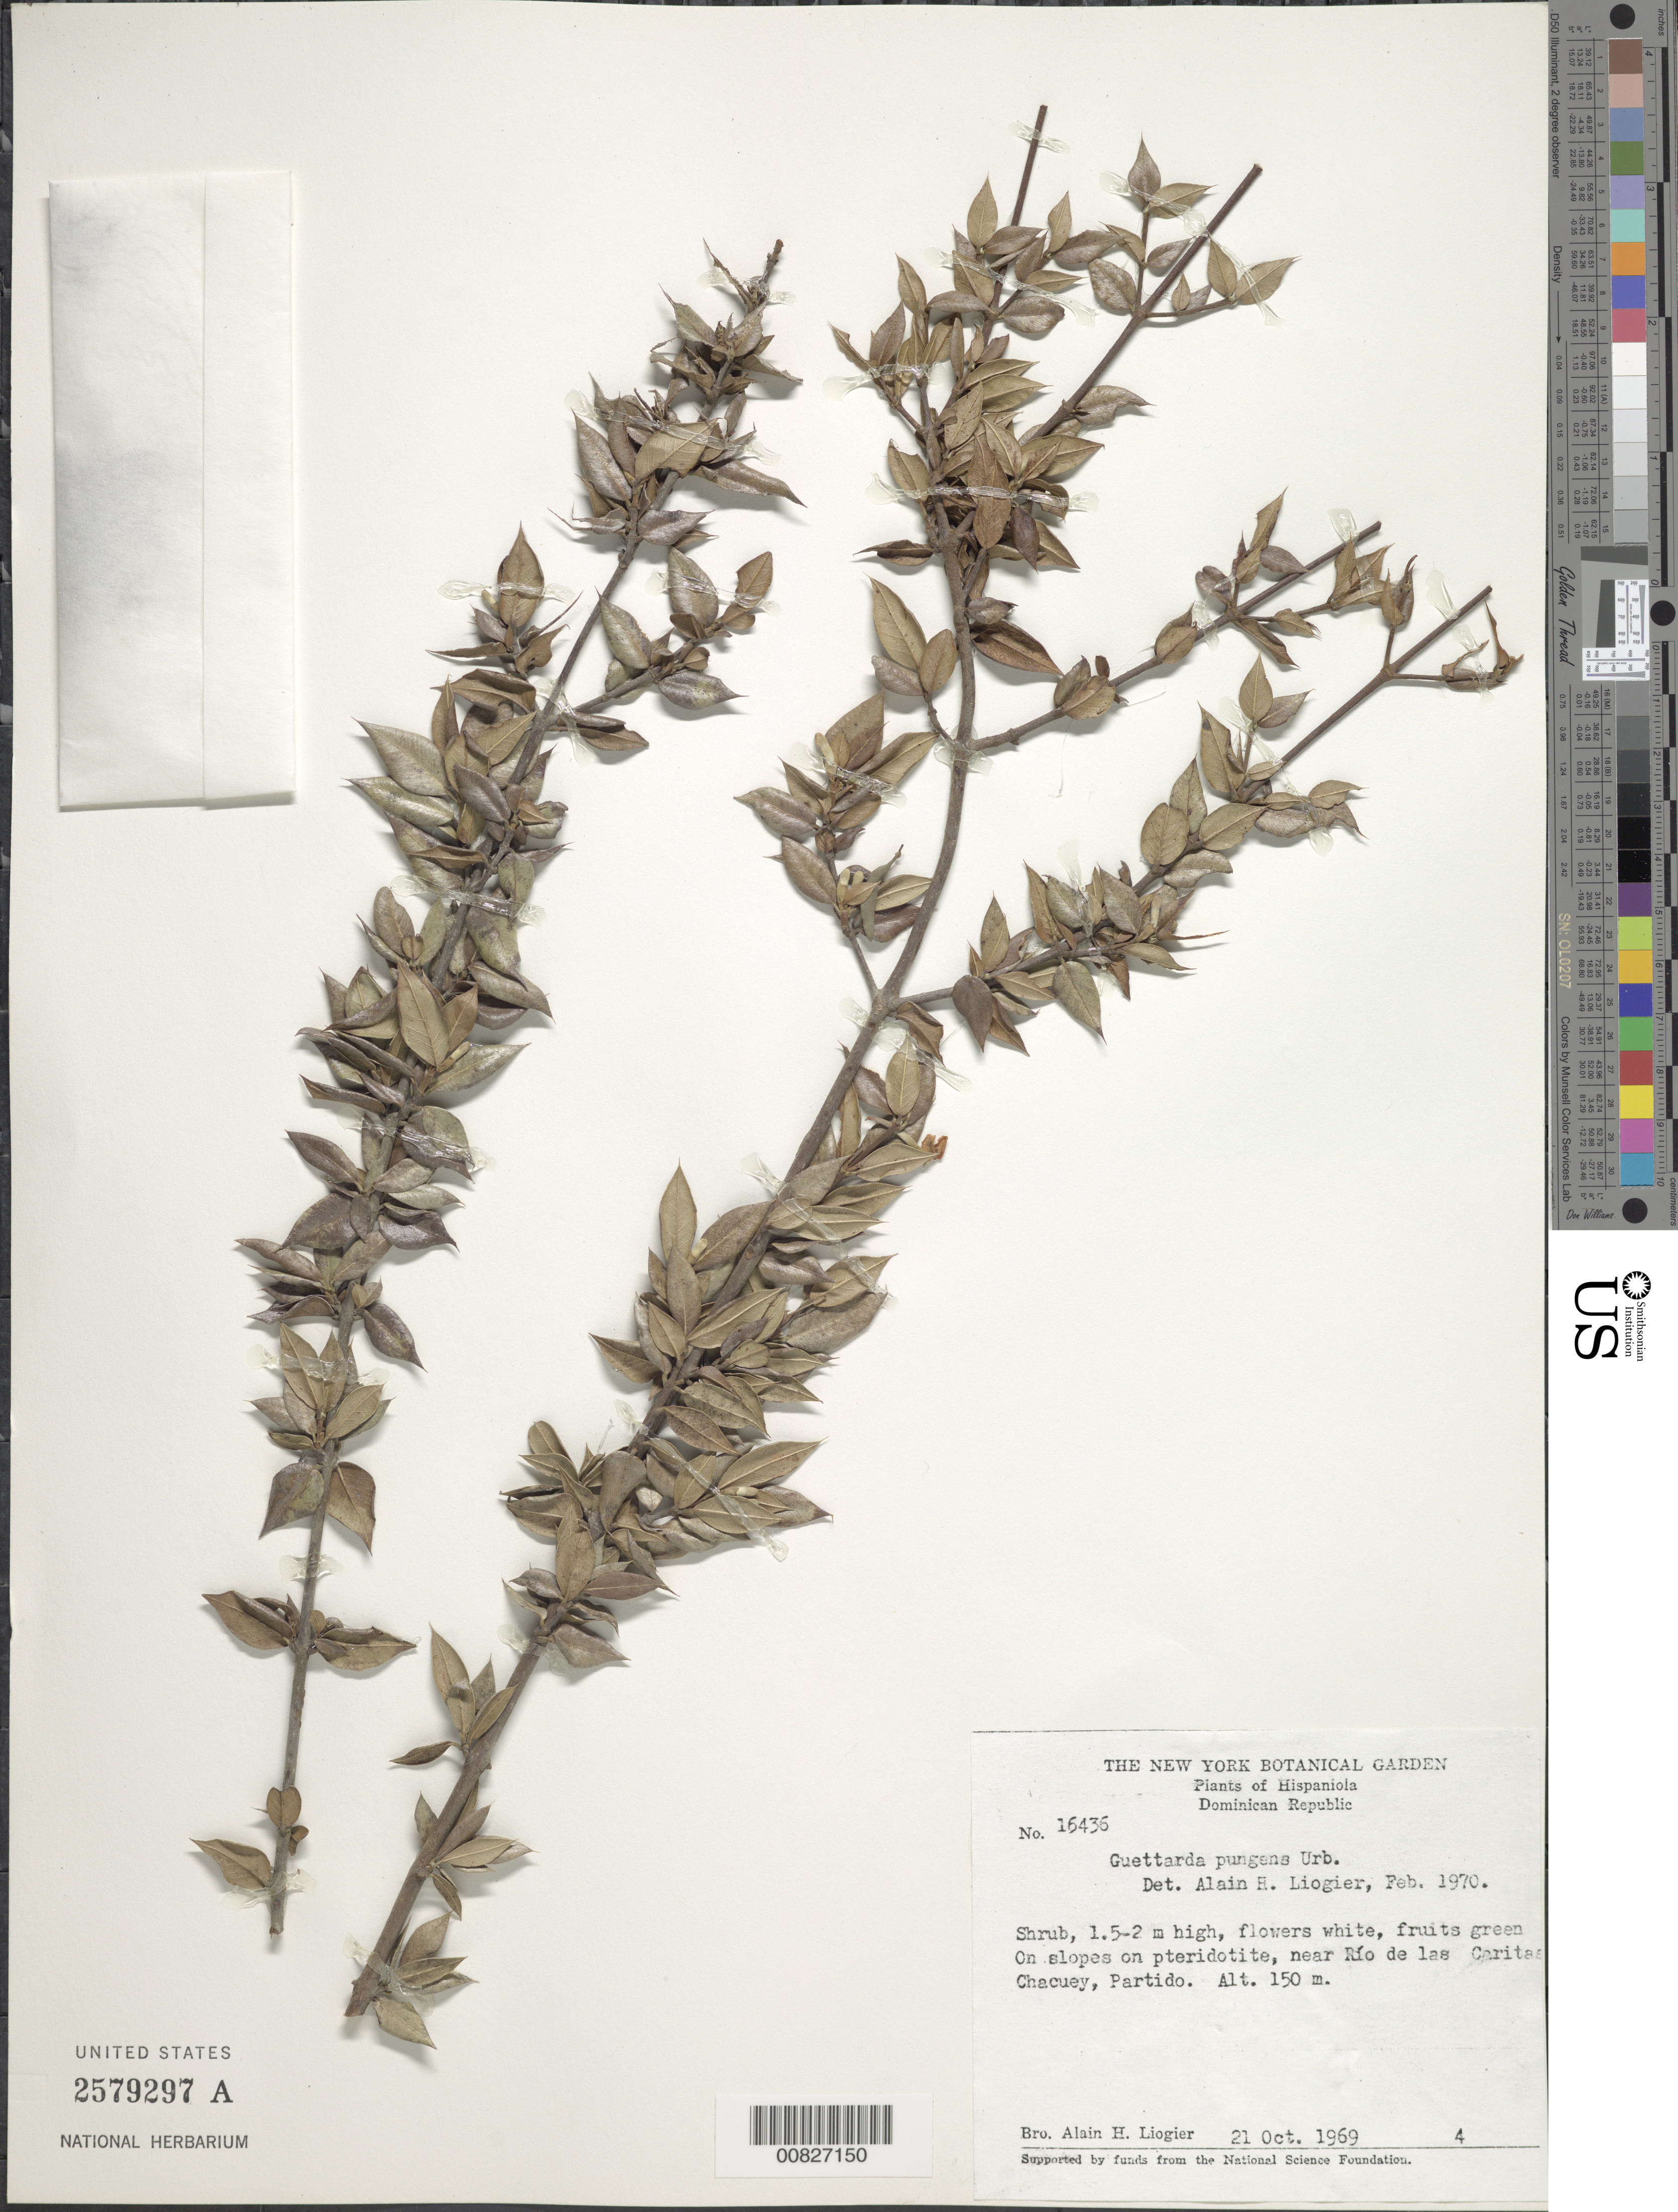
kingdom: Plantae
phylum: Tracheophyta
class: Magnoliopsida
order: Gentianales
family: Rubiaceae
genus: Guettarda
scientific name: Guettarda pungens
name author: Urb.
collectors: A. H. Liogier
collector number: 16436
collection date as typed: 21 Oct 1969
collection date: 1969-10-21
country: Dominican Republic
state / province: Dajabón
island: Hispaniola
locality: Near Río de Las Caritas, Chacuey, Partido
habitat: On slopes on pteridotite near river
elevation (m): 150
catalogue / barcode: US 2579297